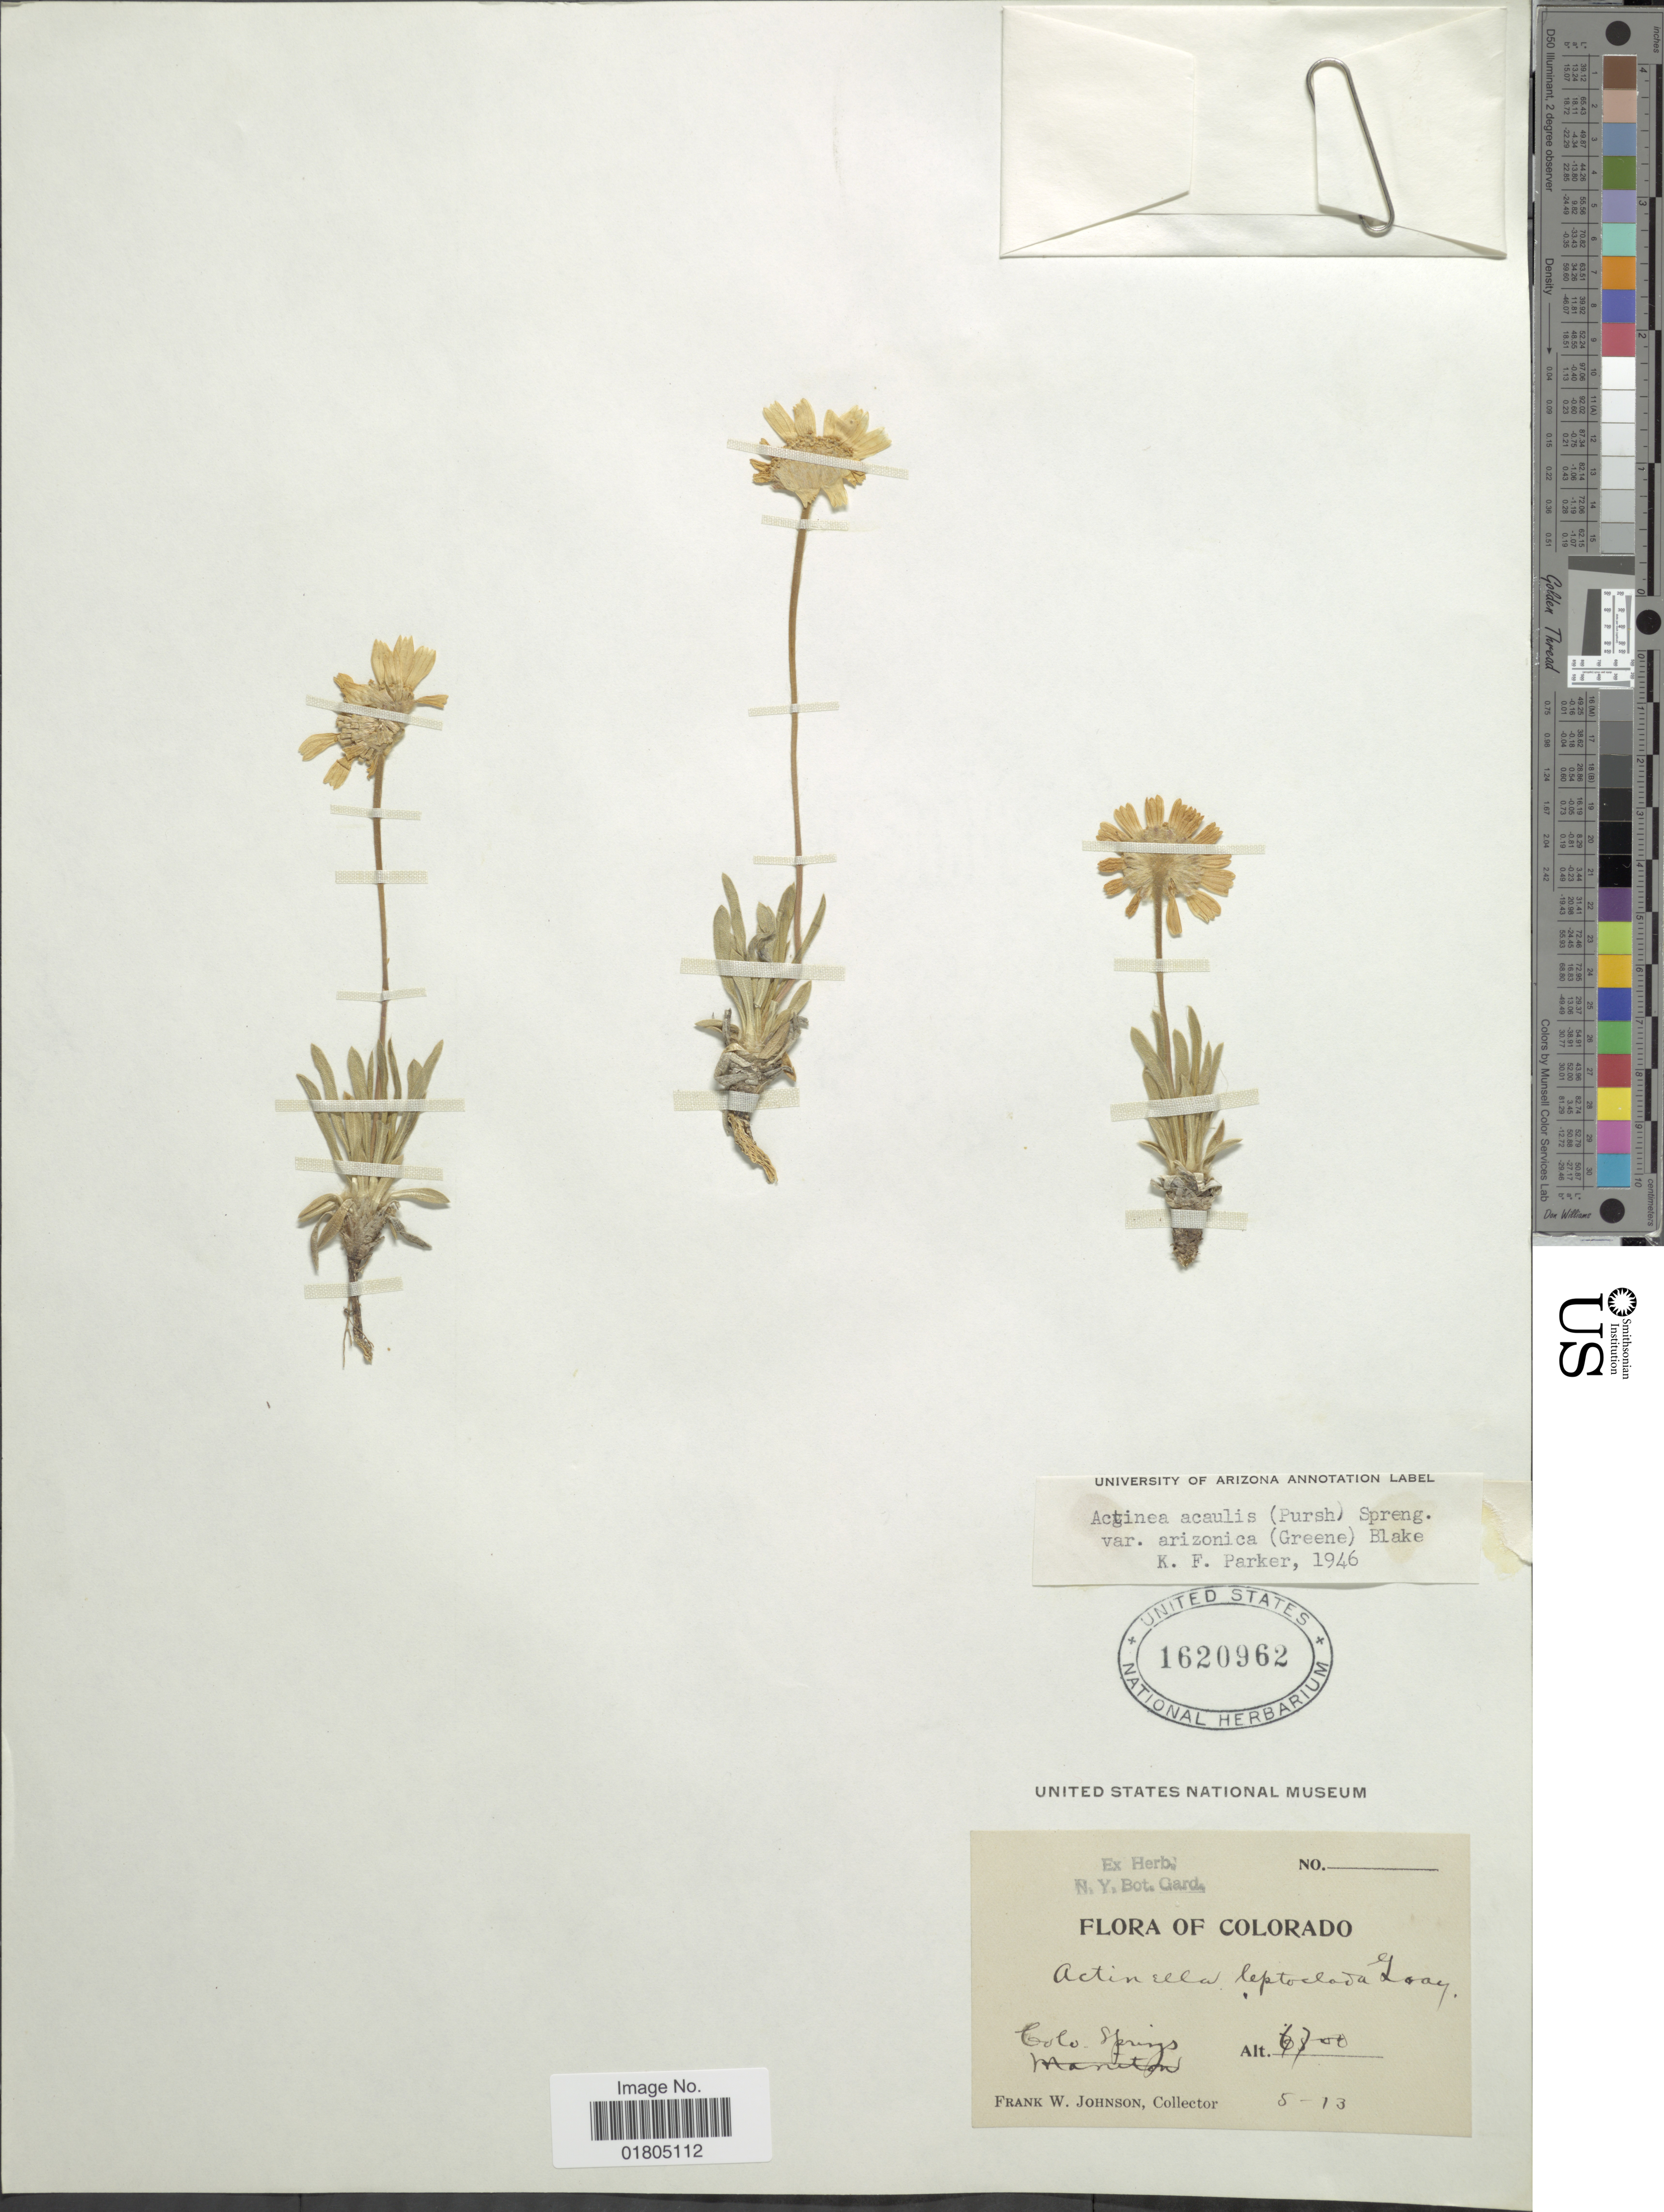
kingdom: Plantae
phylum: Tracheophyta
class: Magnoliopsida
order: Asterales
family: Asteraceae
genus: Actinea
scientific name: Actinea acaulis var. arizonica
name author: (Greene) S.F. Blake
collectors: F. W. Johnson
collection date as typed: Transcribed d/m/y: /5/13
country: United States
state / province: Colorado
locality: Colo. Springs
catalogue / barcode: US 1620962